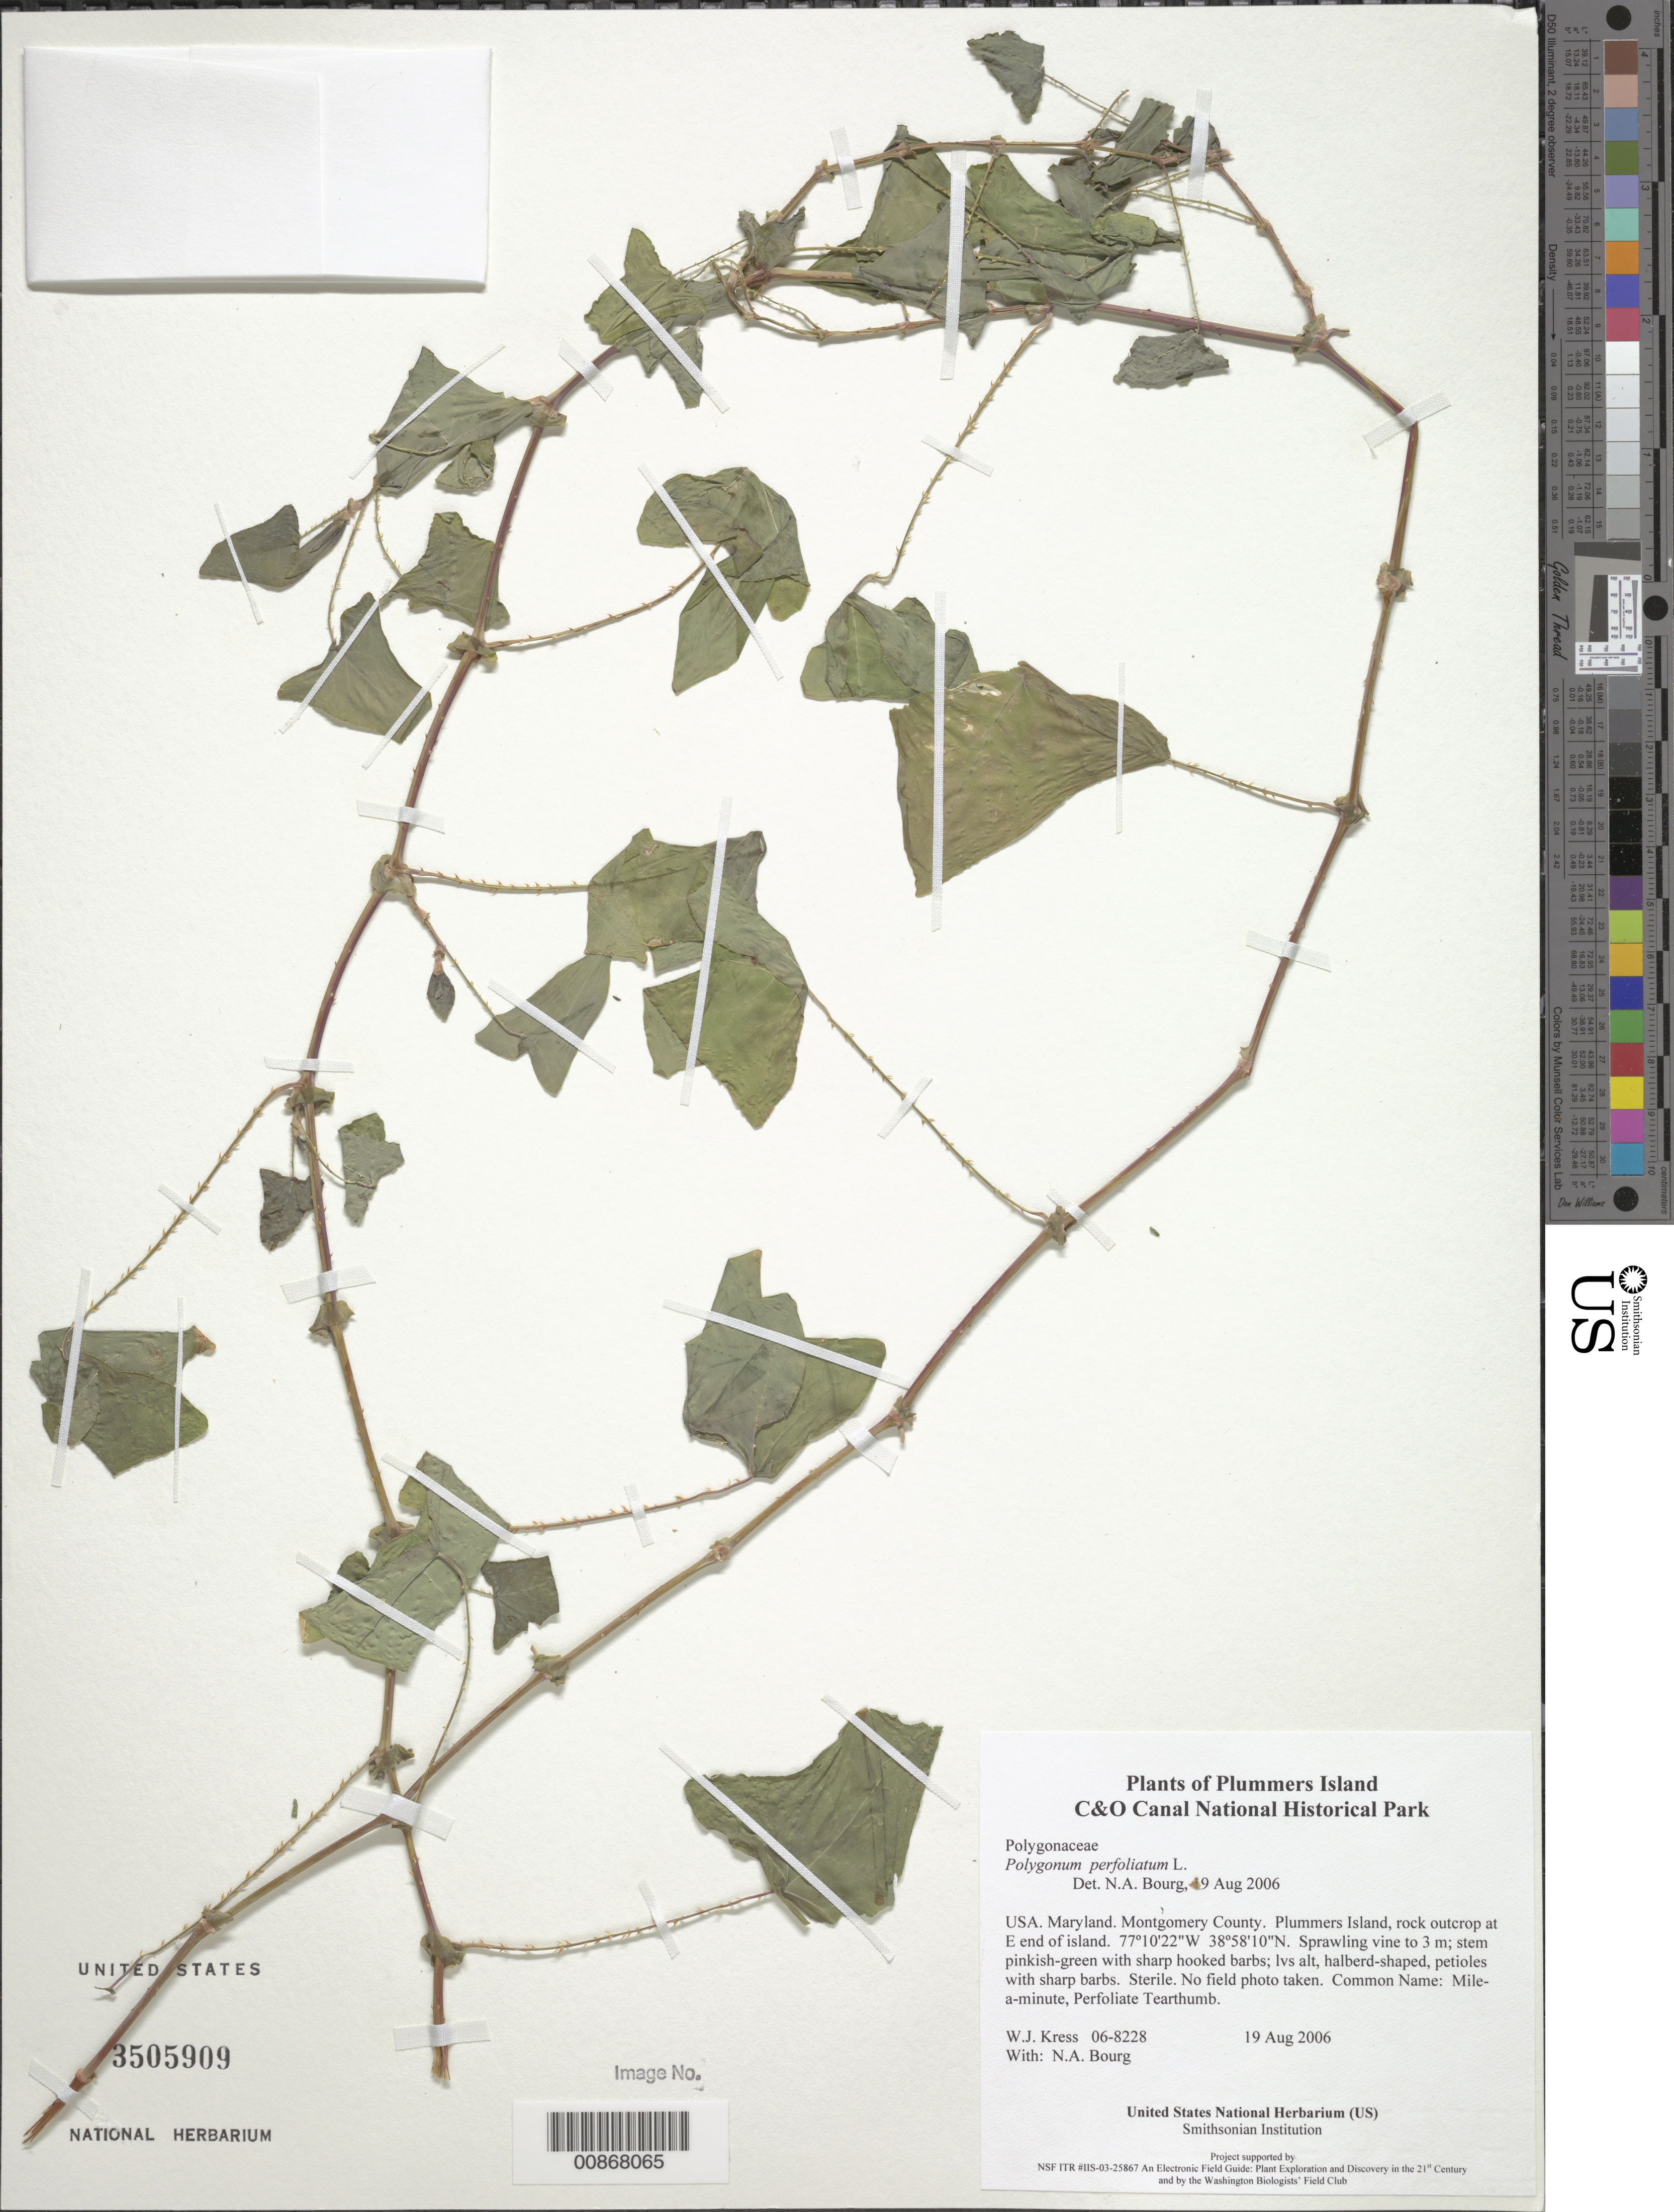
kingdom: Plantae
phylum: Tracheophyta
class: Magnoliopsida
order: Caryophyllales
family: Polygonaceae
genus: Persicaria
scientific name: Persicaria perfoliata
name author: (L.) H. Gross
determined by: Atha, D. E.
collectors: W. J. Kress & N. A. Bourg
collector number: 06-8228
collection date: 2006-08-19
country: United States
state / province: Maryland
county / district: Montgomery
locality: Chesapeake and Ohio Canal National Historical Park, Plummers Island, rock outcrop at E end of island.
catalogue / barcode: US 3505909